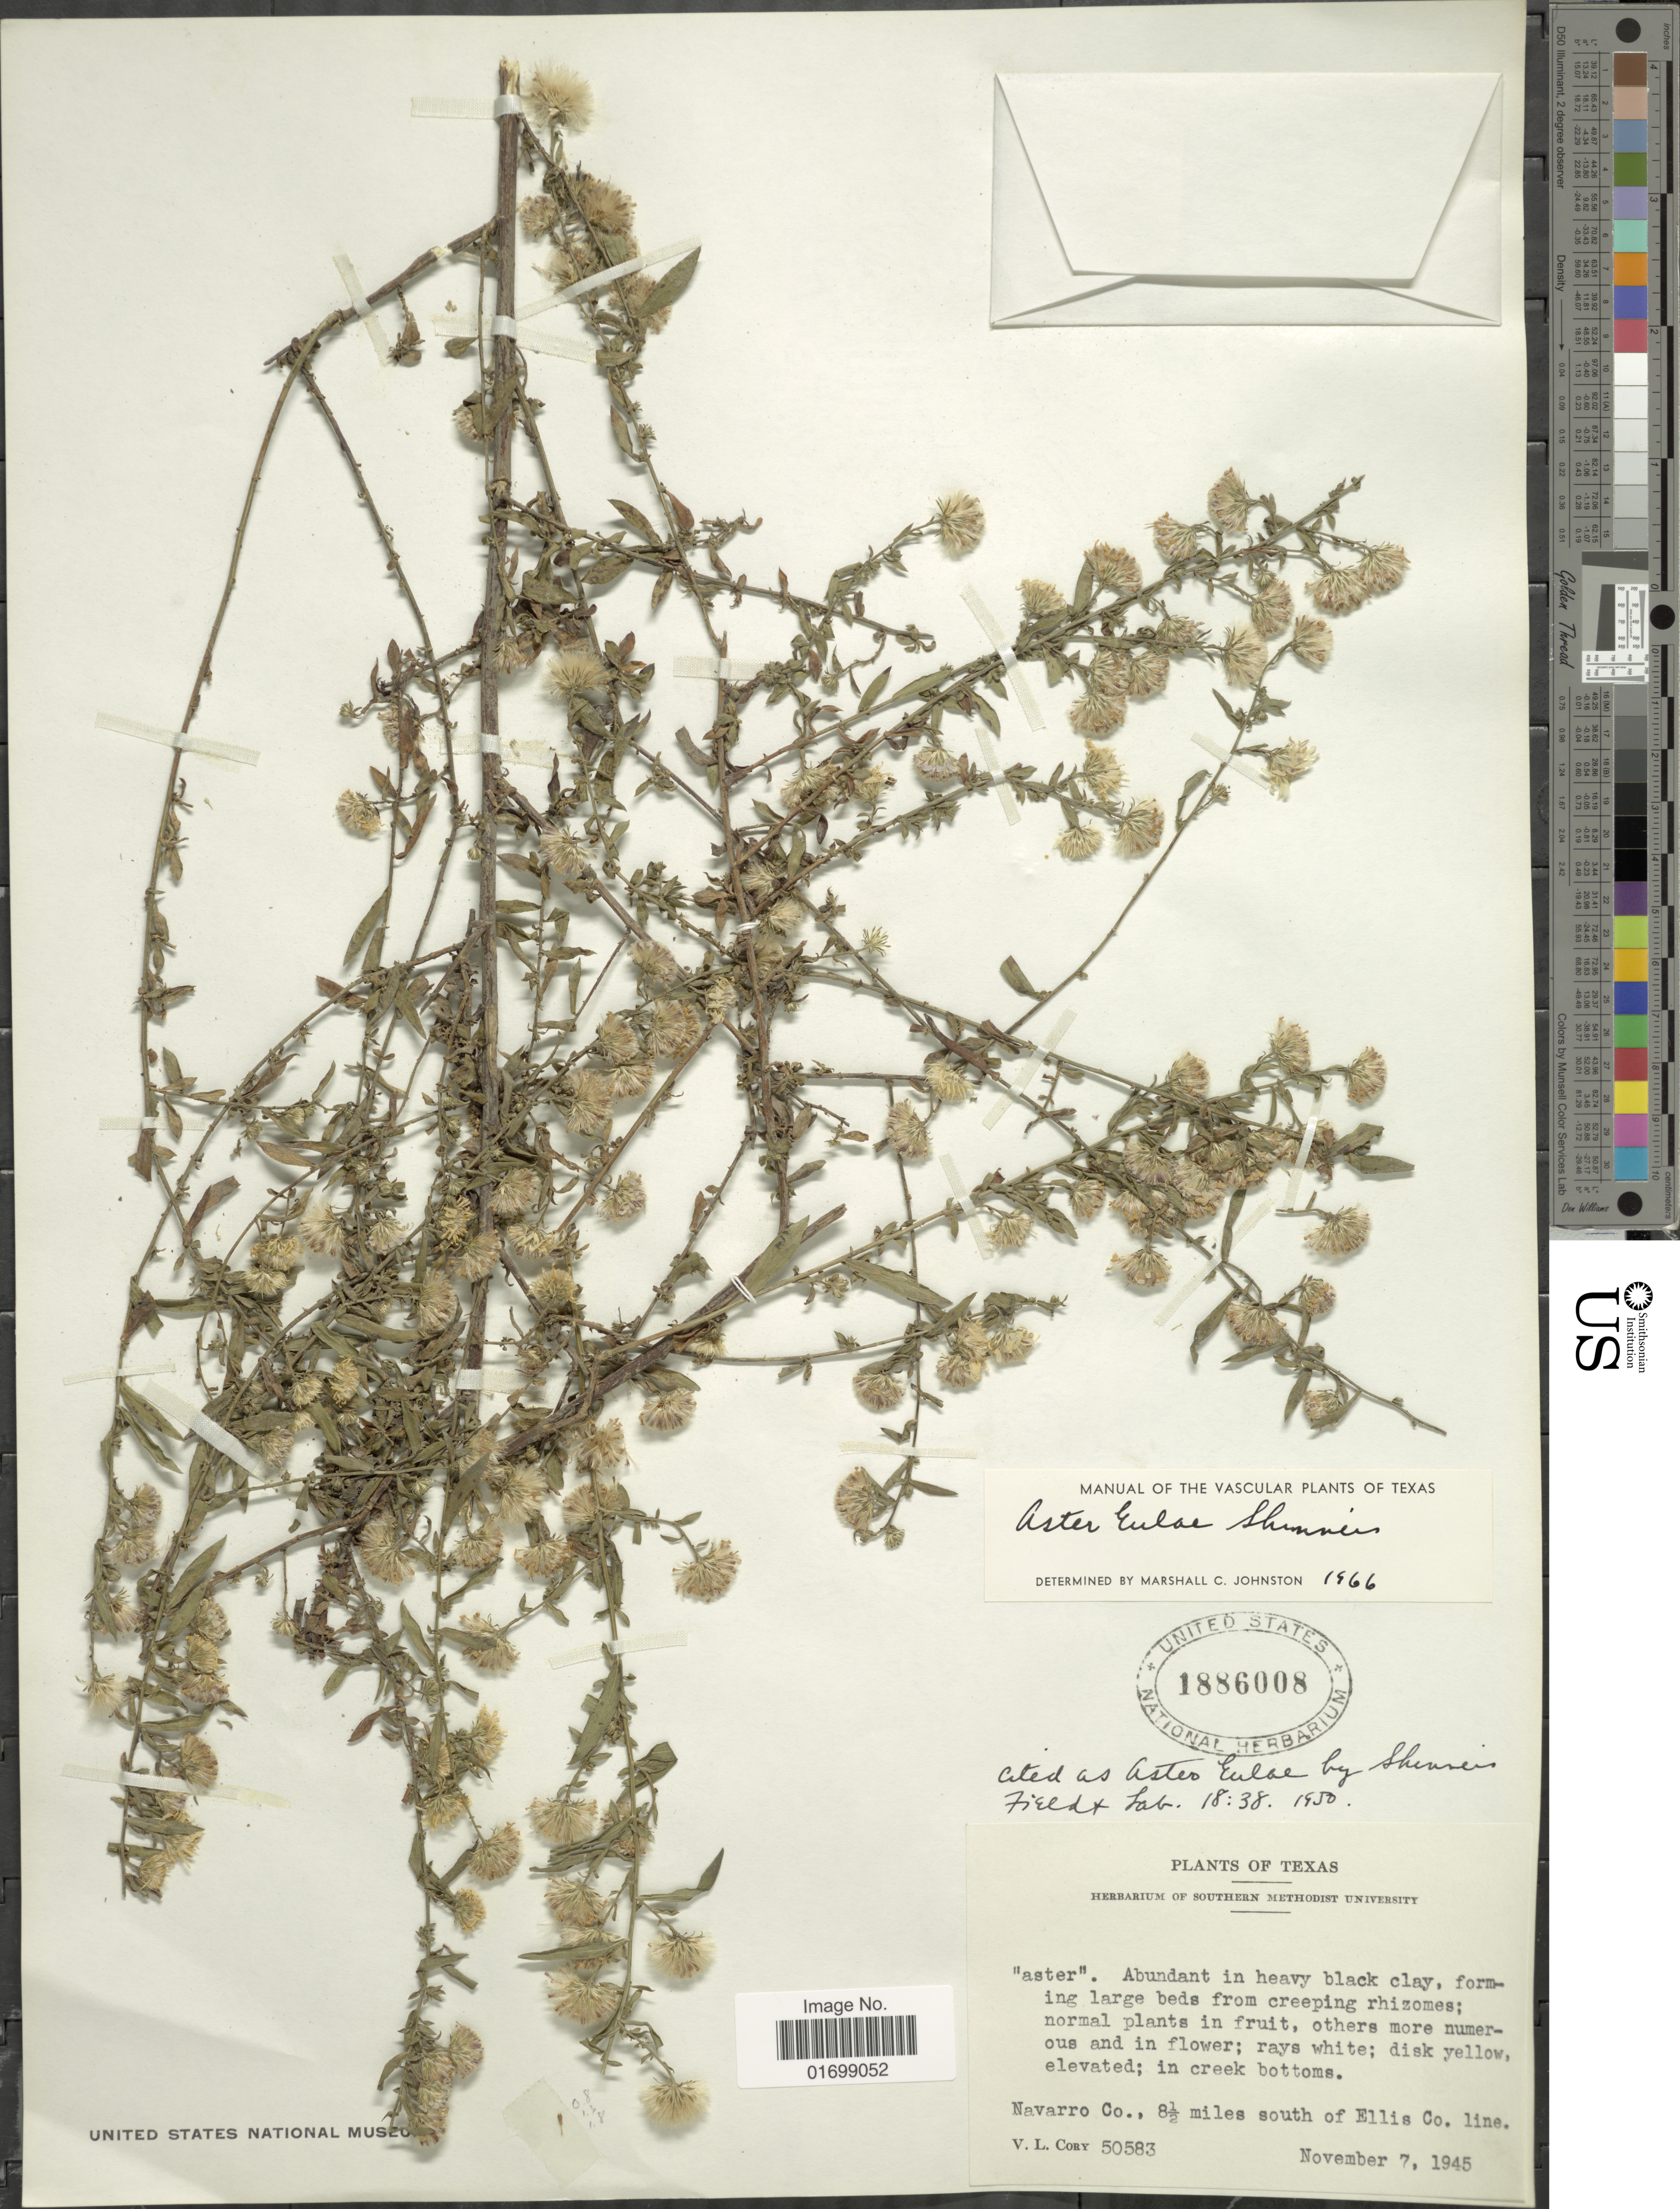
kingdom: Plantae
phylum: Tracheophyta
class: Magnoliopsida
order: Asterales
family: Asteraceae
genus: Symphyotrichum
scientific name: Symphyotrichum eulae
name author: (Shinners) G.L. Nesom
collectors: V. Cory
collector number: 50583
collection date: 1945-11-07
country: United States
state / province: Texas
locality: Navarro Co., 8 1/2 miles south of Ellis Co. line, in creek bottoms.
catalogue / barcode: US 1886008